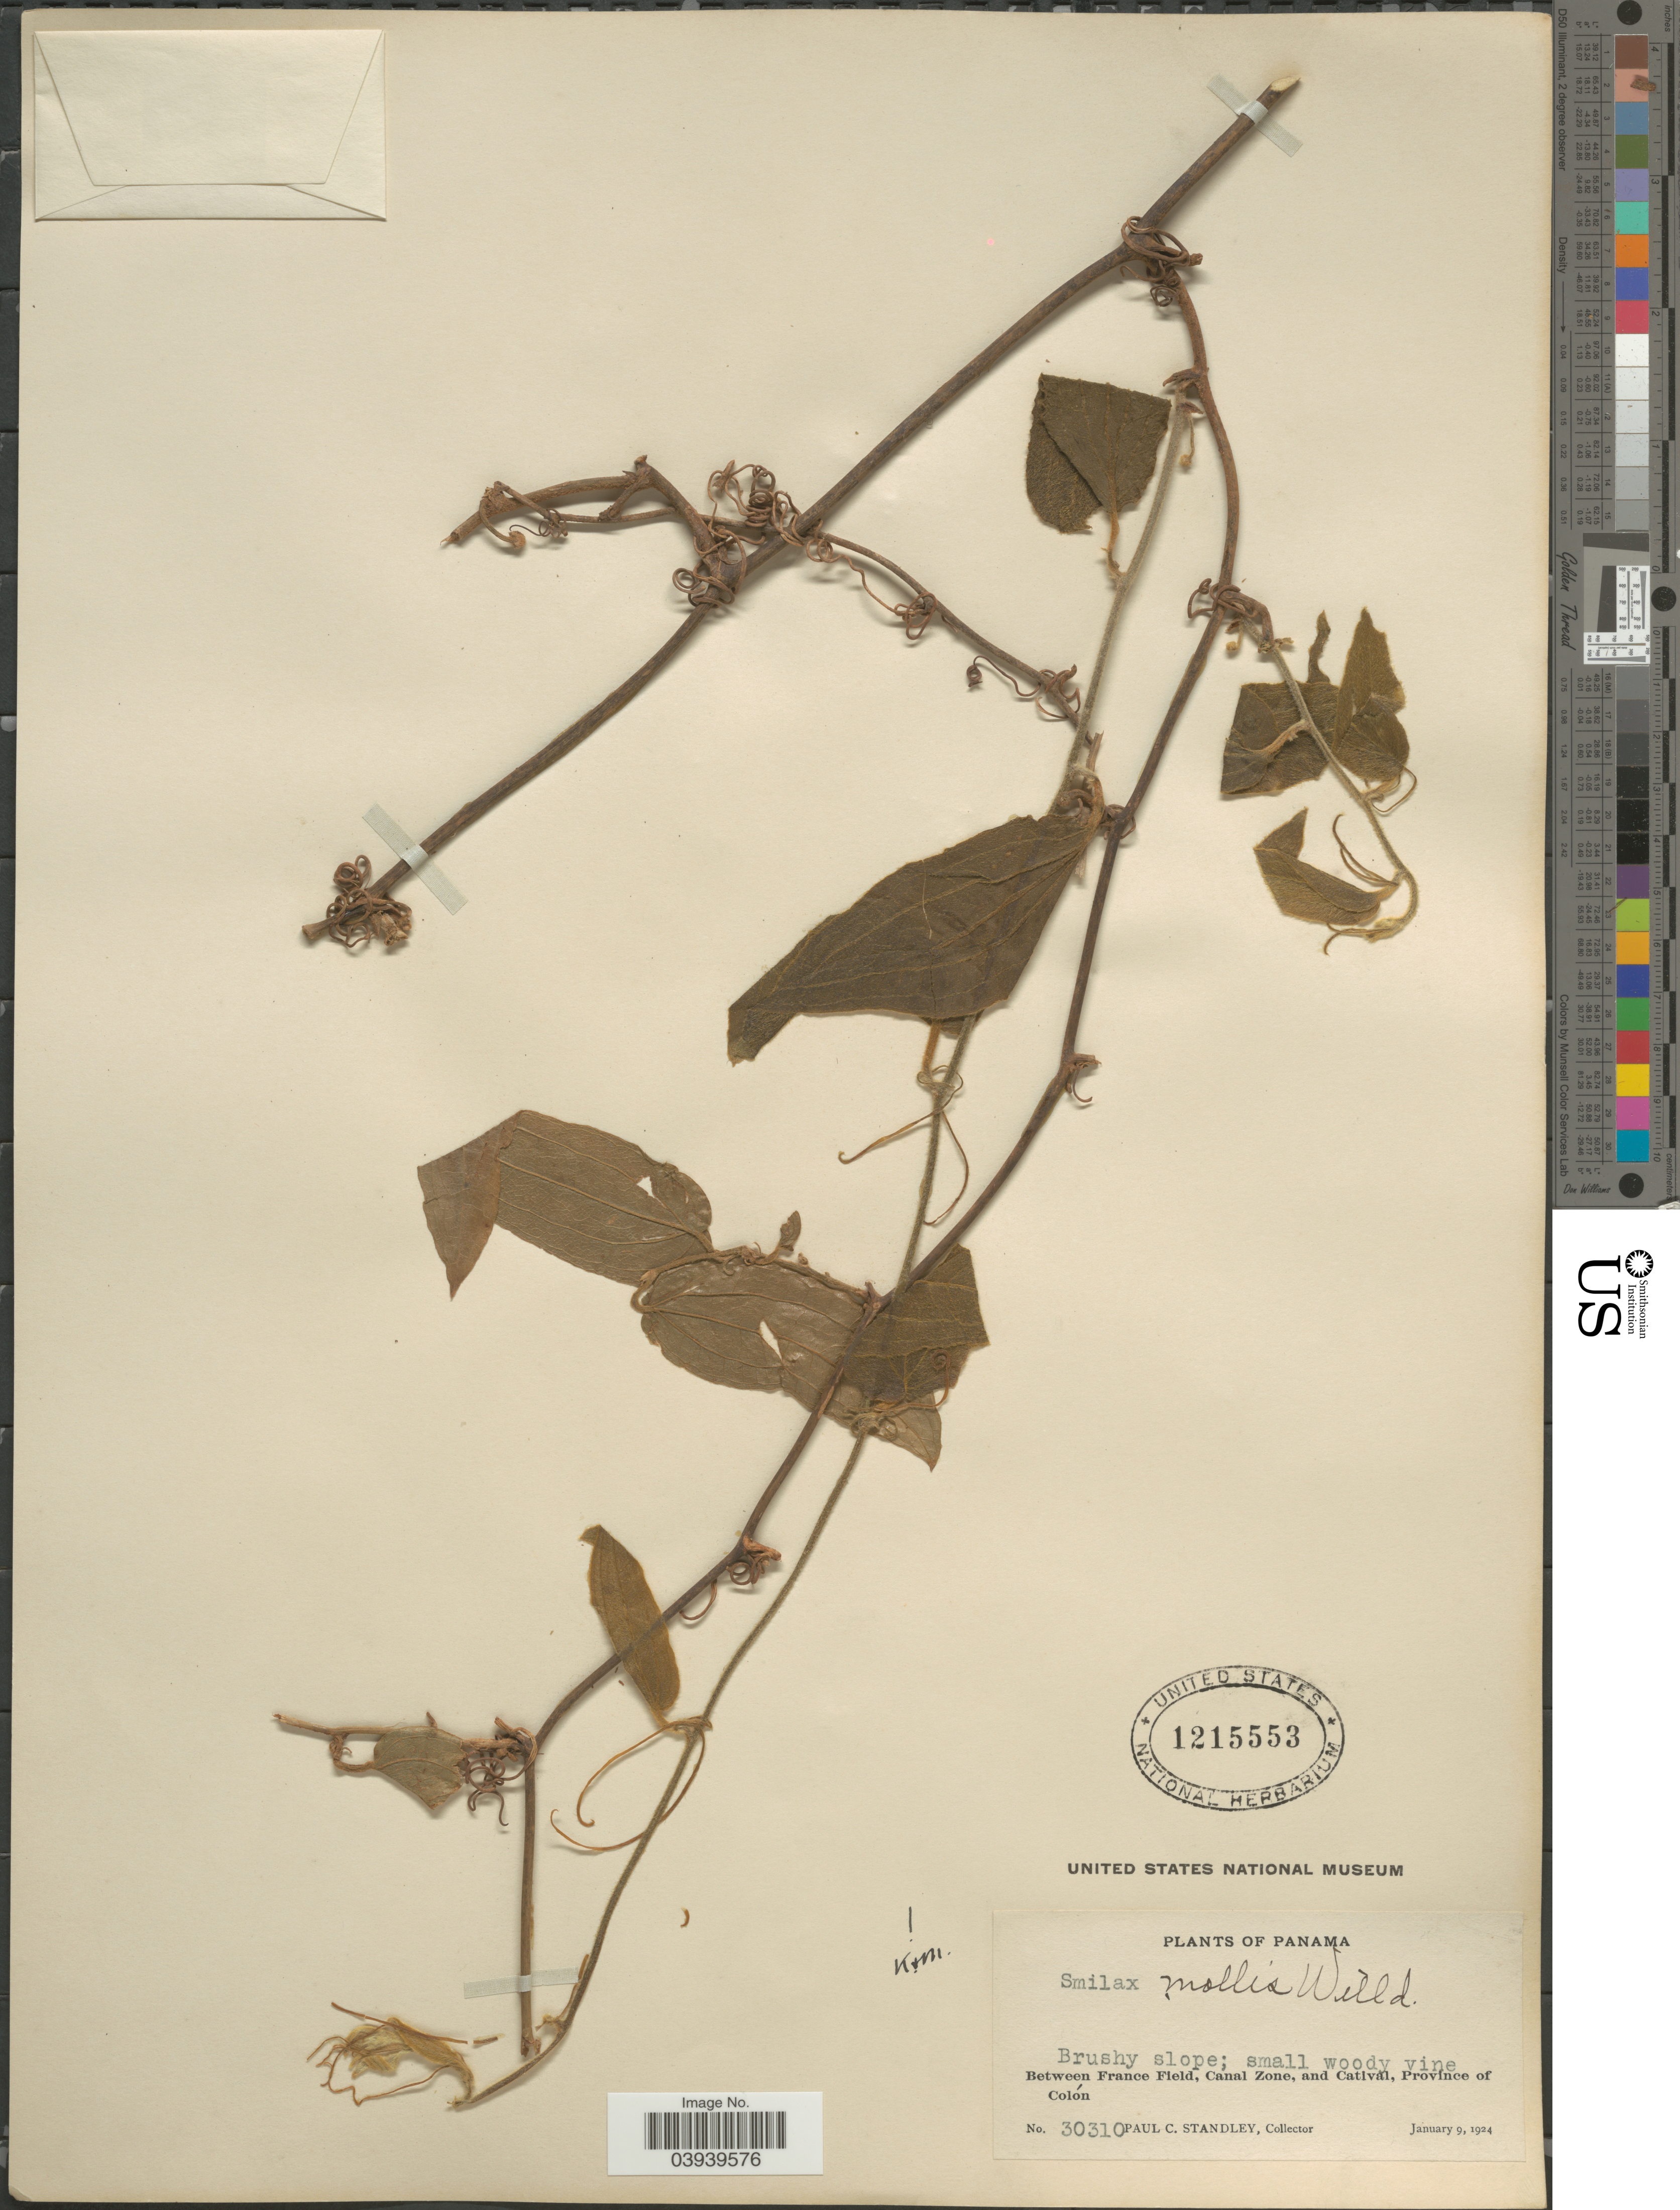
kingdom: Plantae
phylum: Tracheophyta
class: Liliopsida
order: Liliales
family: Smilacaceae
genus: Smilax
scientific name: Smilax mollis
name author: Humb. & Bonpl. ex Willd.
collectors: P. C. Standley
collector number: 30310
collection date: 1924-01-09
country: Panama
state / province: Colón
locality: Between France Field, Canal Zone, and Catival.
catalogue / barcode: US 1215553